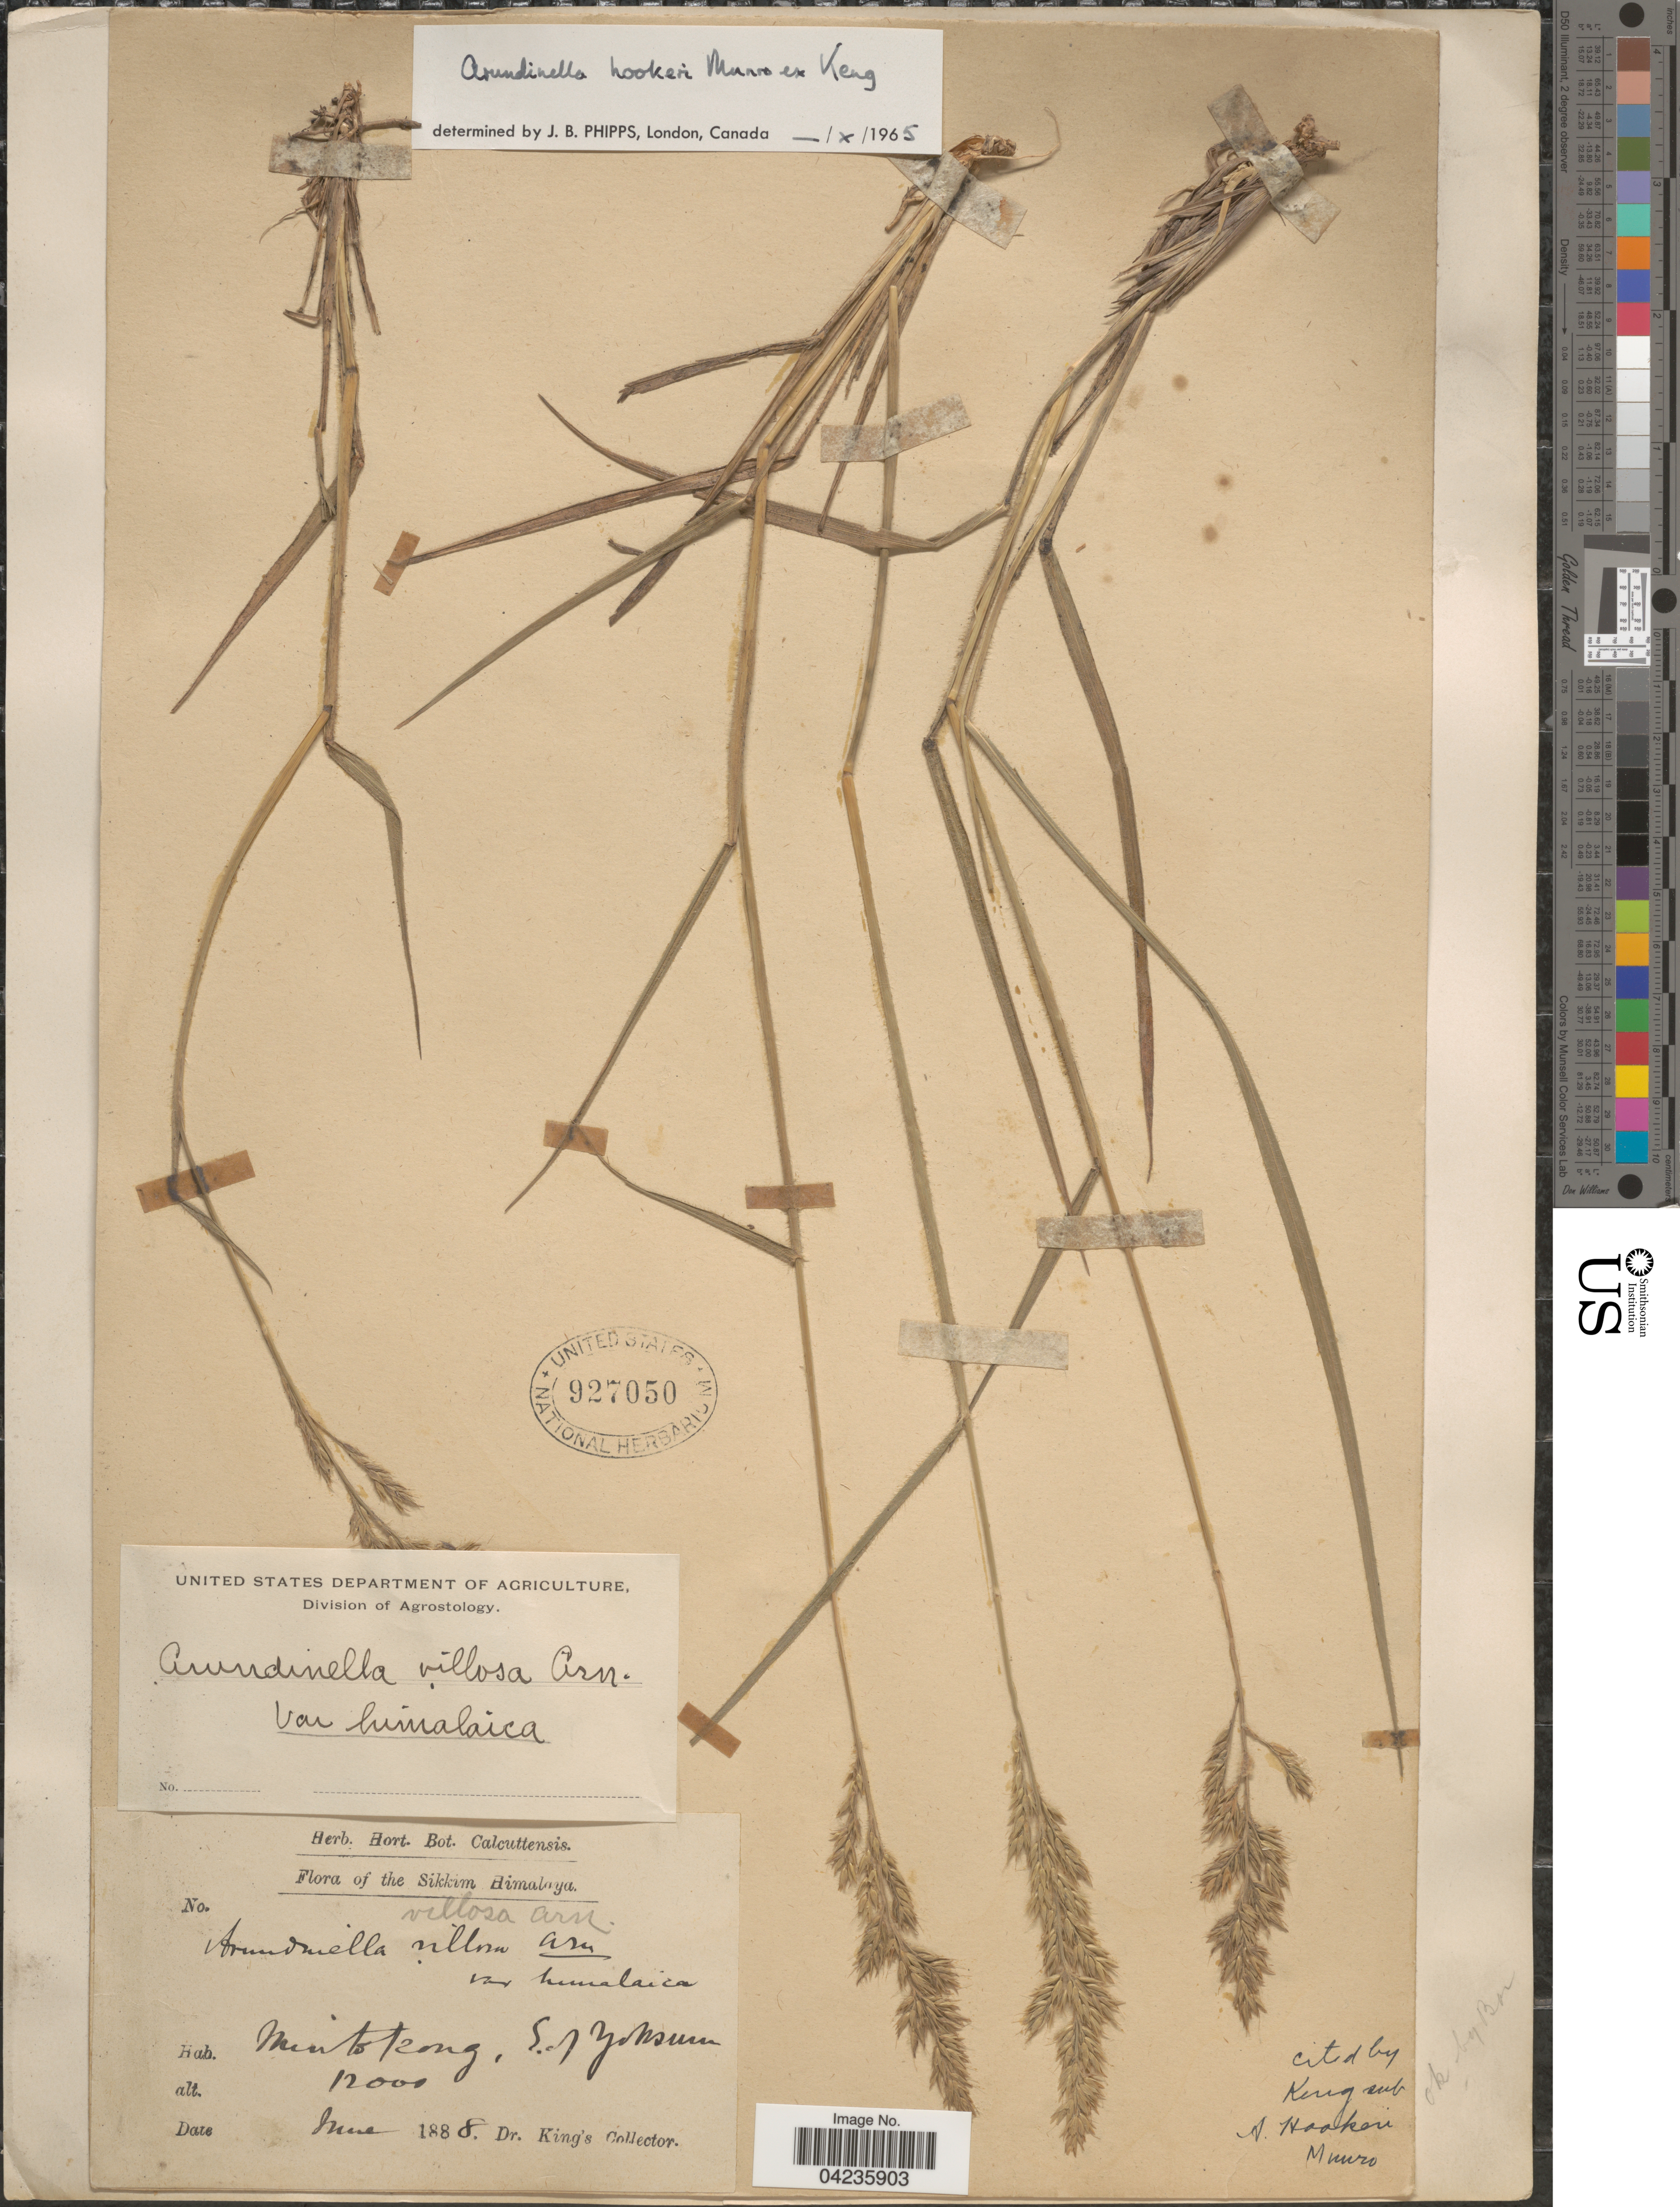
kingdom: Plantae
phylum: Tracheophyta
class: Liliopsida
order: Poales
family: Poaceae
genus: Arundinella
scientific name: Arundinella hookeri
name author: Munro ex Keng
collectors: Dr. King's collector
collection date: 1888-06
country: India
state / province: Sikkim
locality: The Sikkim Himalaya. Minto [interpreted] tzong [interpreted] , S.of Yoksum.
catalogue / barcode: US 927050